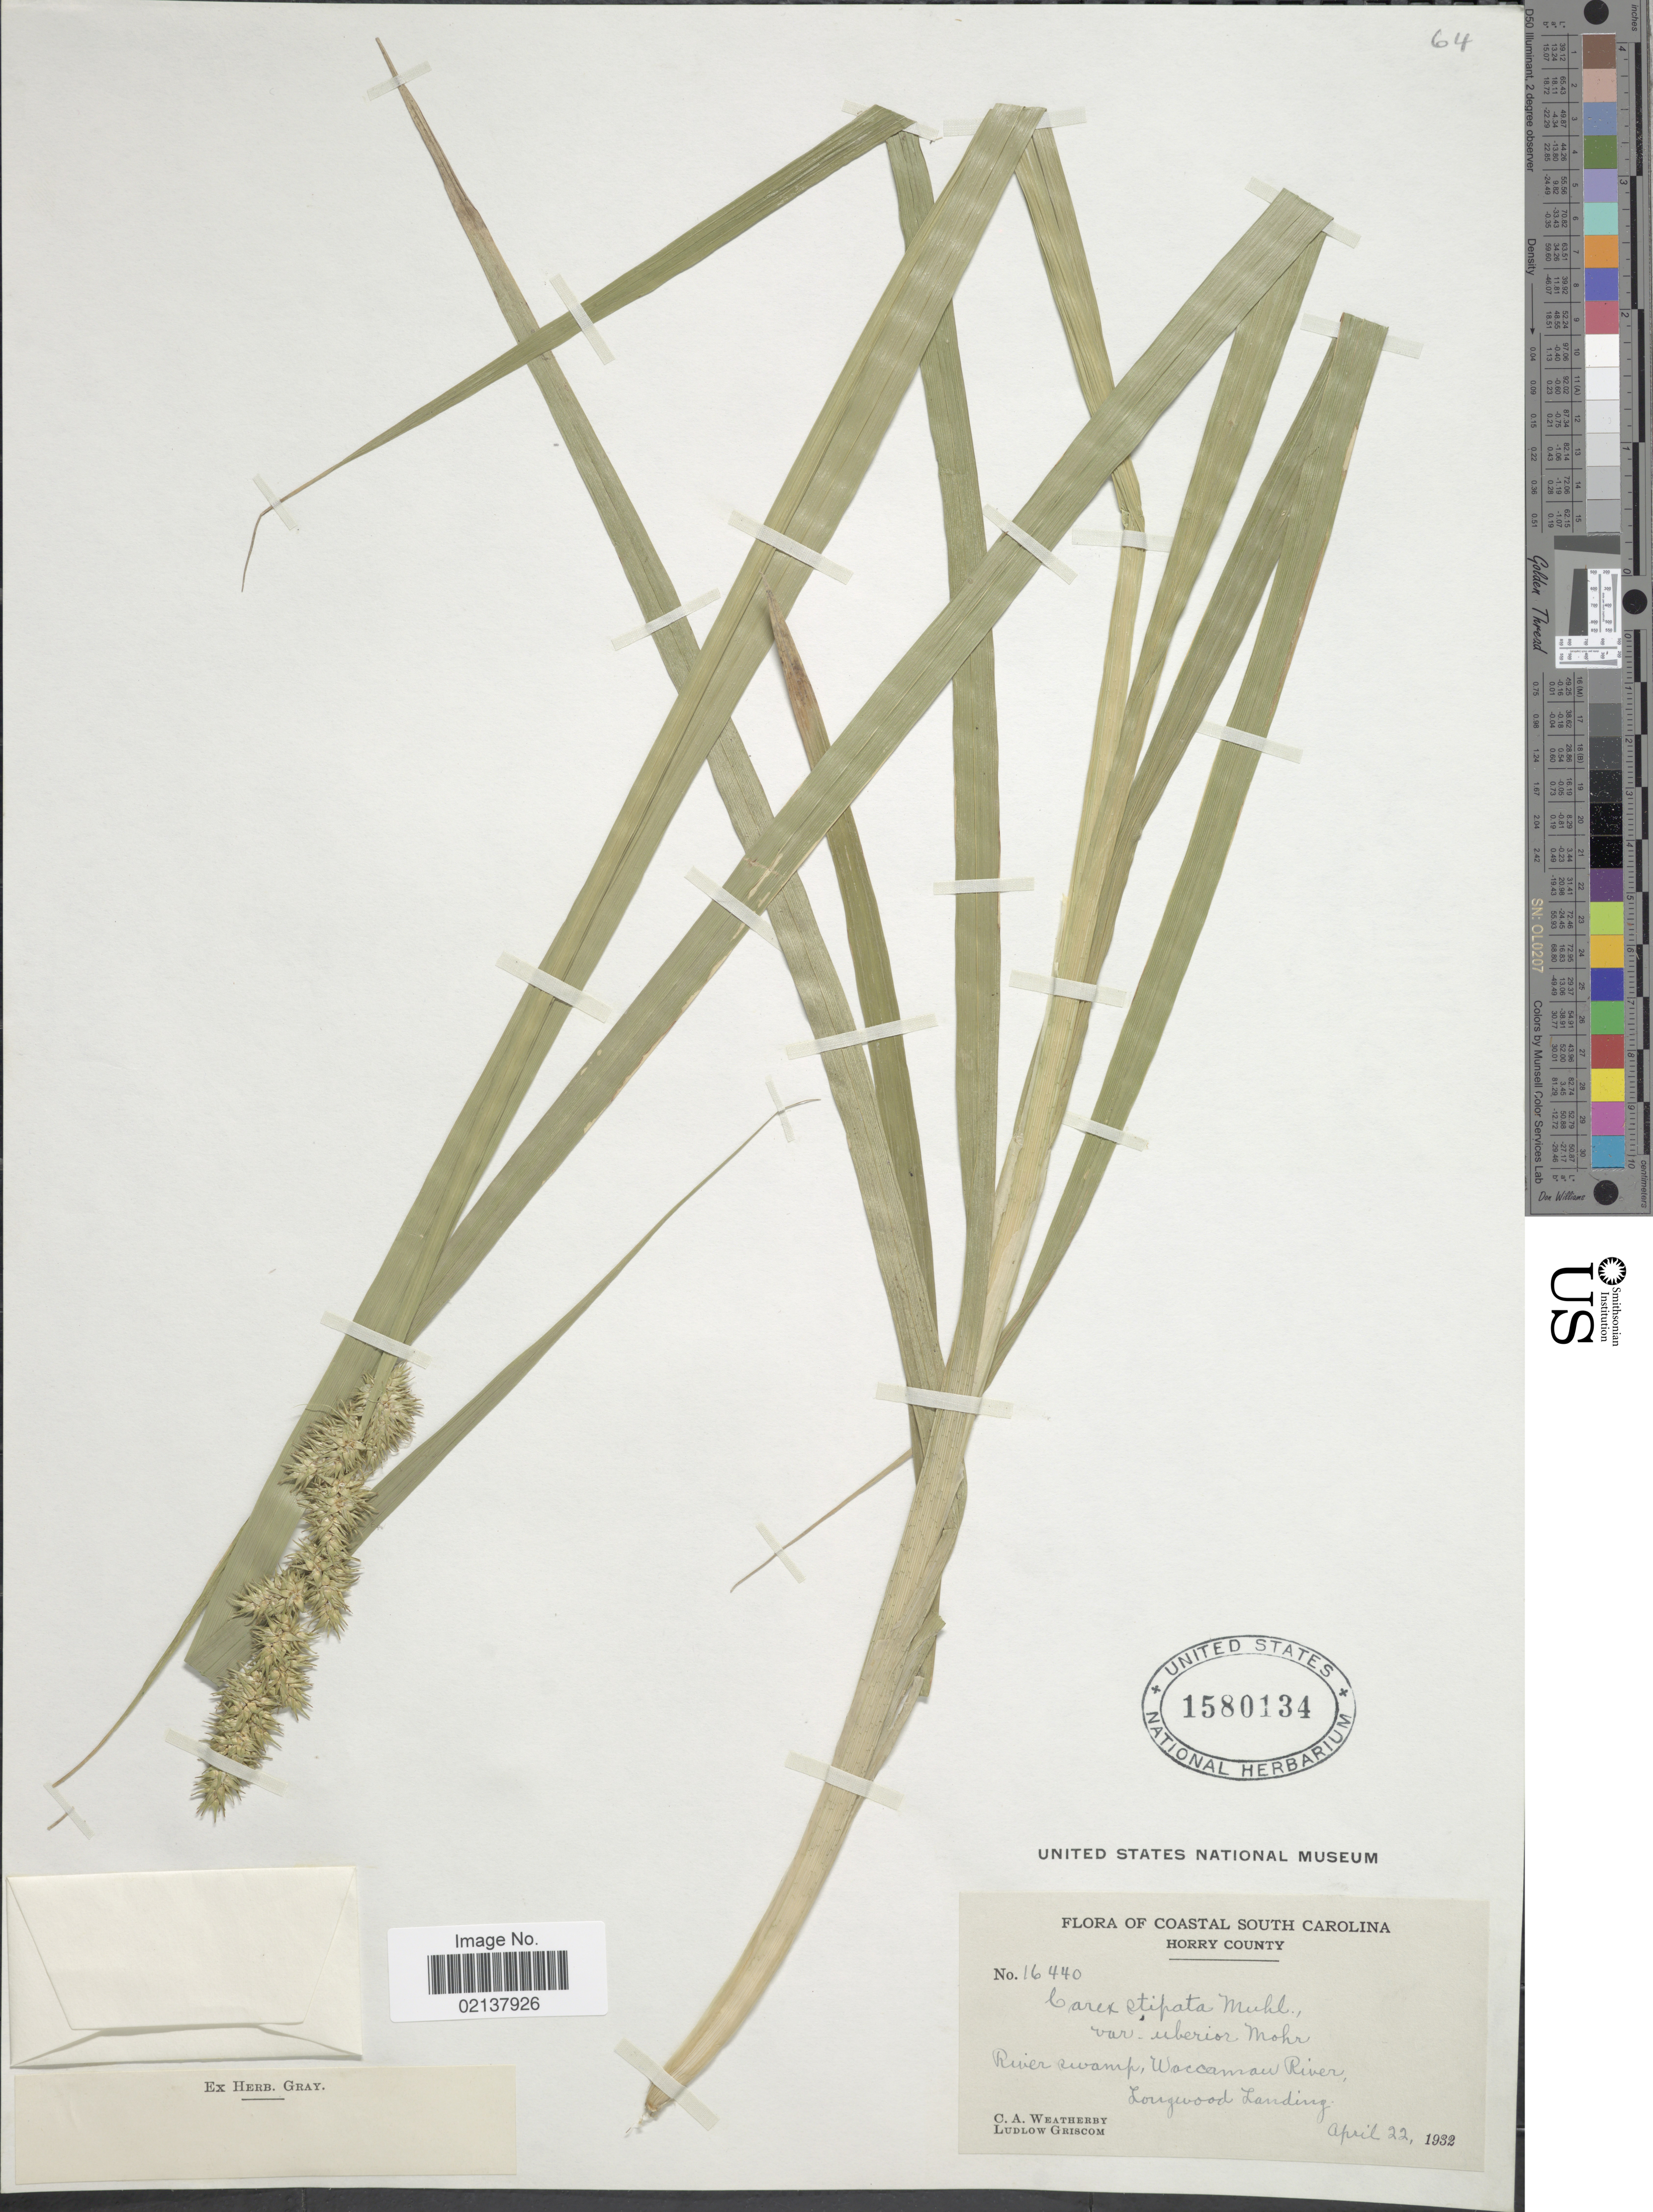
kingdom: Plantae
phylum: Tracheophyta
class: Liliopsida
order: Poales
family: Cyperaceae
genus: Carex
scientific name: Carex stipata var. maxima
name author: Chapm. ex Boott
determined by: Strong, Mark T., (BOT), Smithsonian Institution - National Museum of Natural History (UNITED STATES)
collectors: C. A. Weatherby & L. Griscom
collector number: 16440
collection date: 1932-04-22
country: United States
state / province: South Carolina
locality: Coastal South Carolina, Horry County. Longwood Landing.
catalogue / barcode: US 1580134